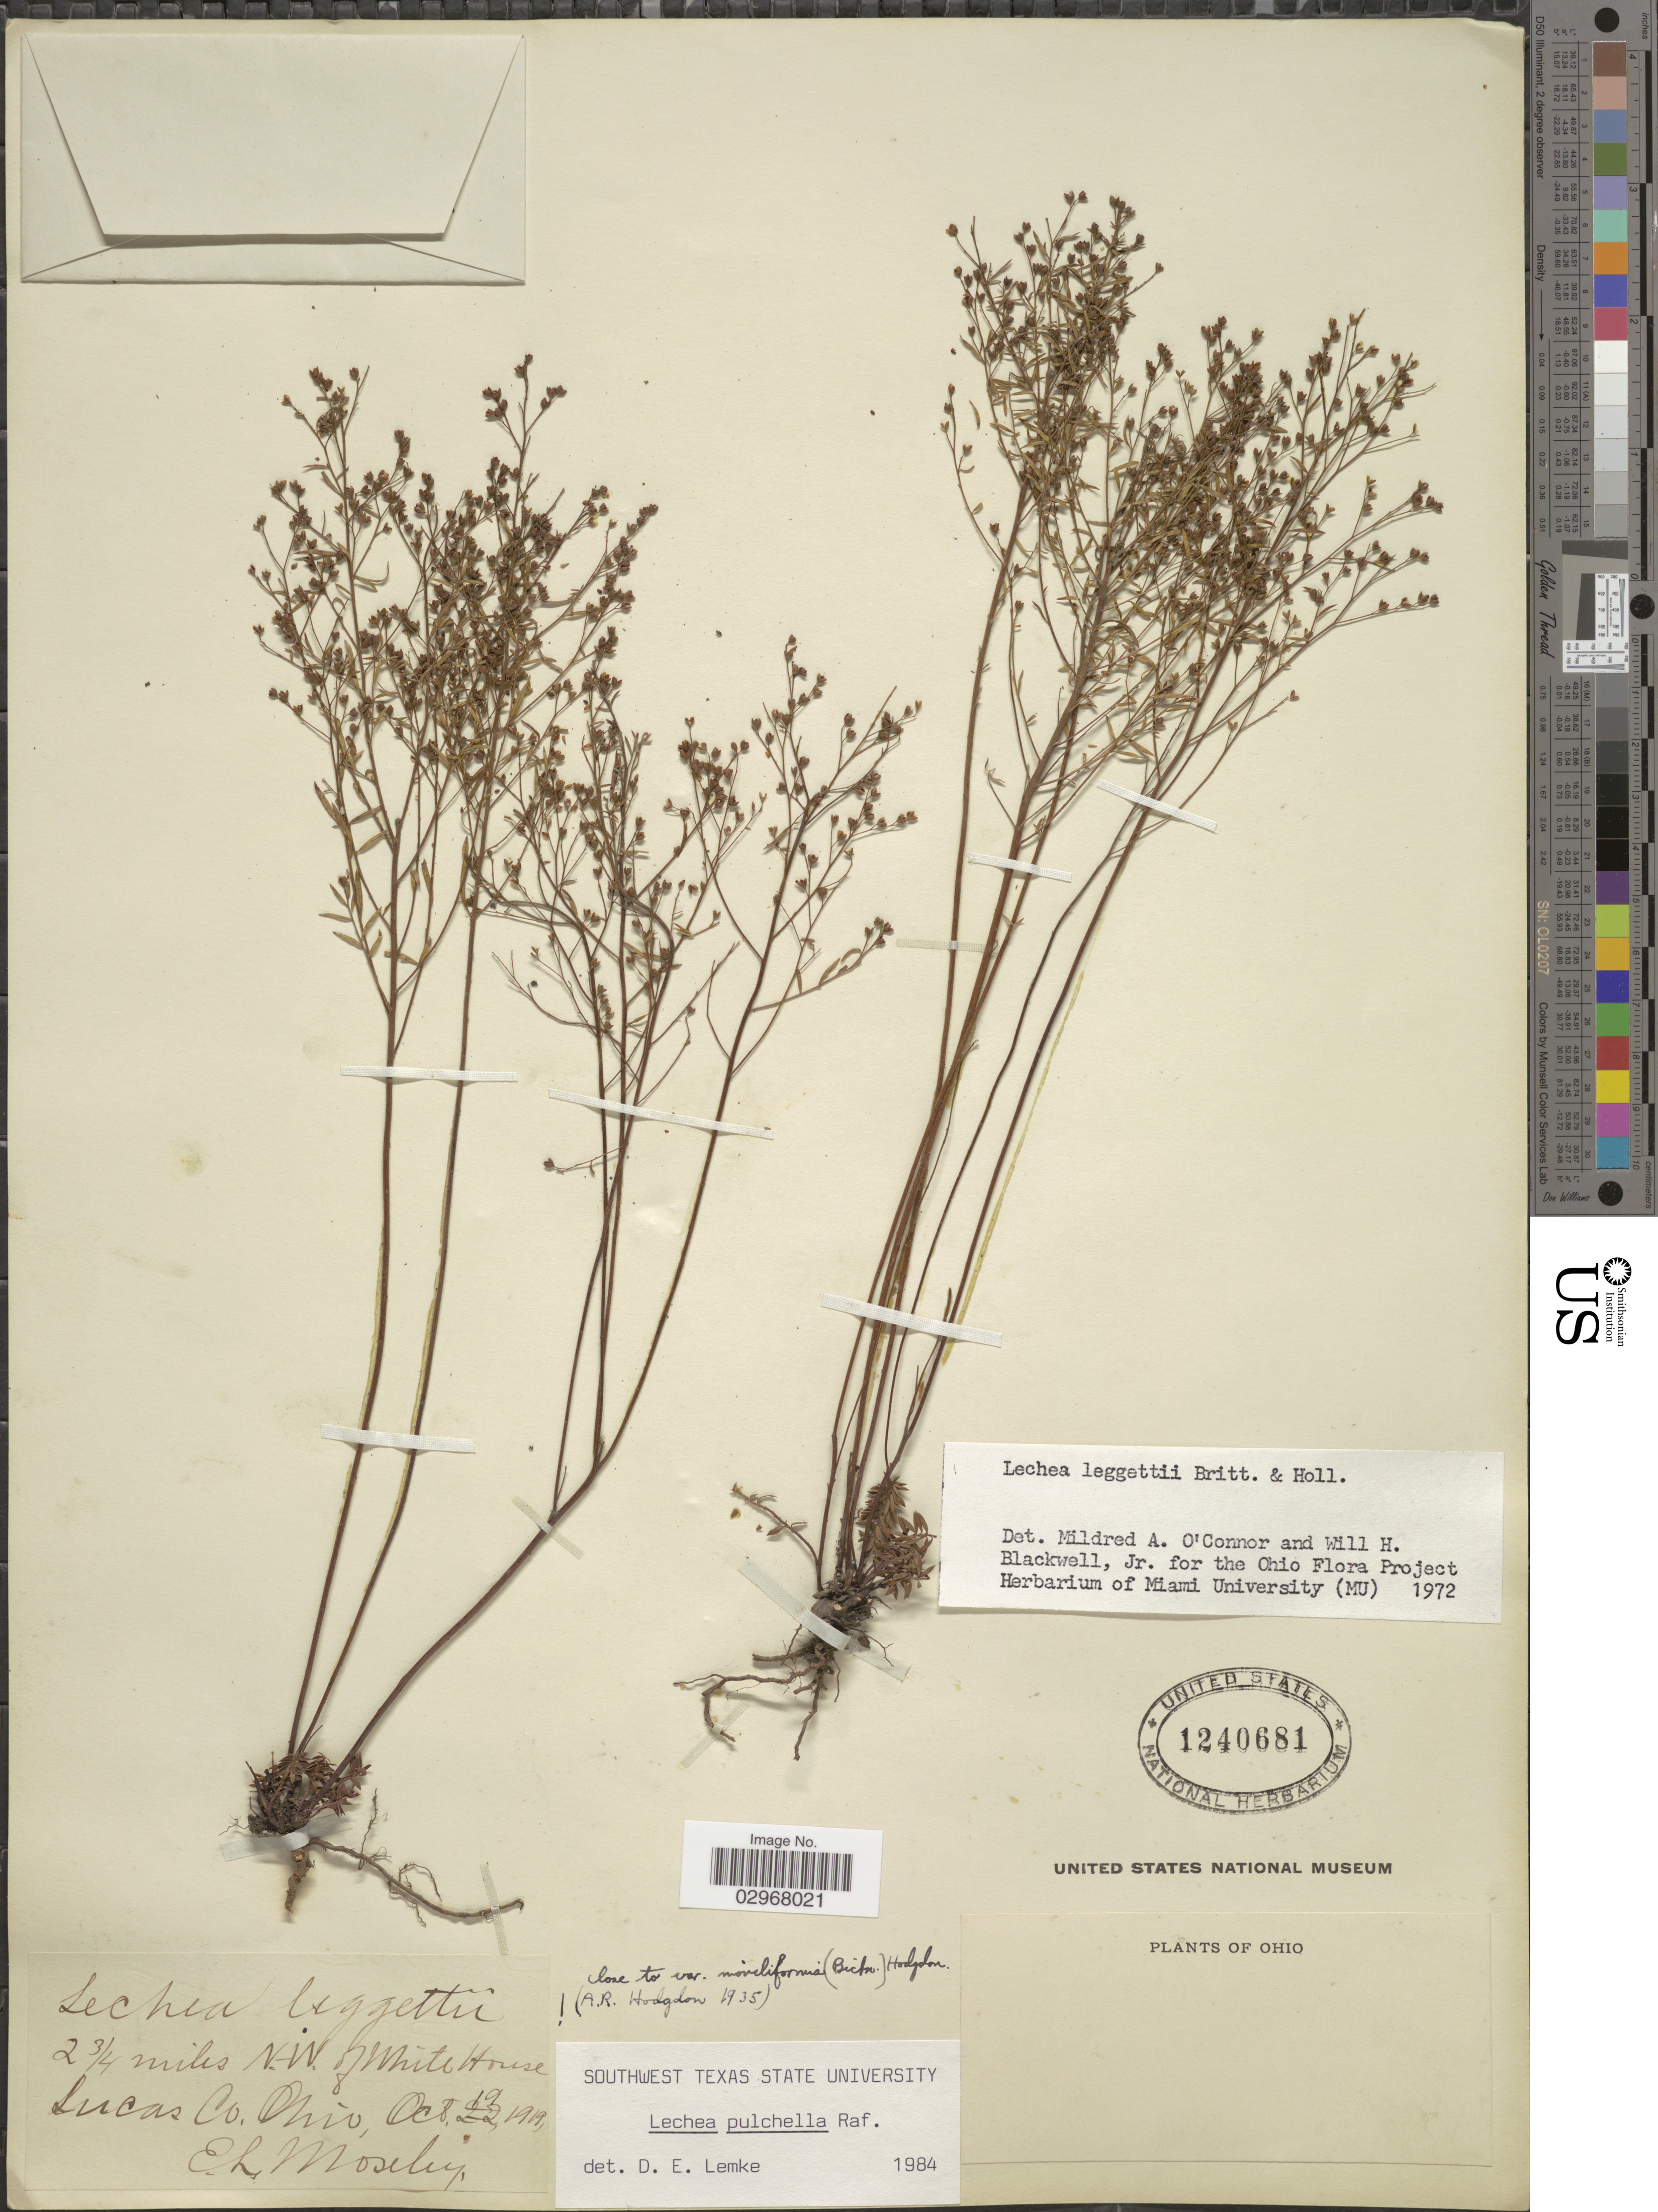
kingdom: Plantae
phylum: Tracheophyta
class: Magnoliopsida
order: Malvales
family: Cistaceae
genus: Lechea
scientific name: Lechea pulchella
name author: Raf.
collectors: E. Moseley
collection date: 1919-10-19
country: United States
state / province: Ohio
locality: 2¾ miles N.W. of White House. Lucas Co.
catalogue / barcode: US 1240681